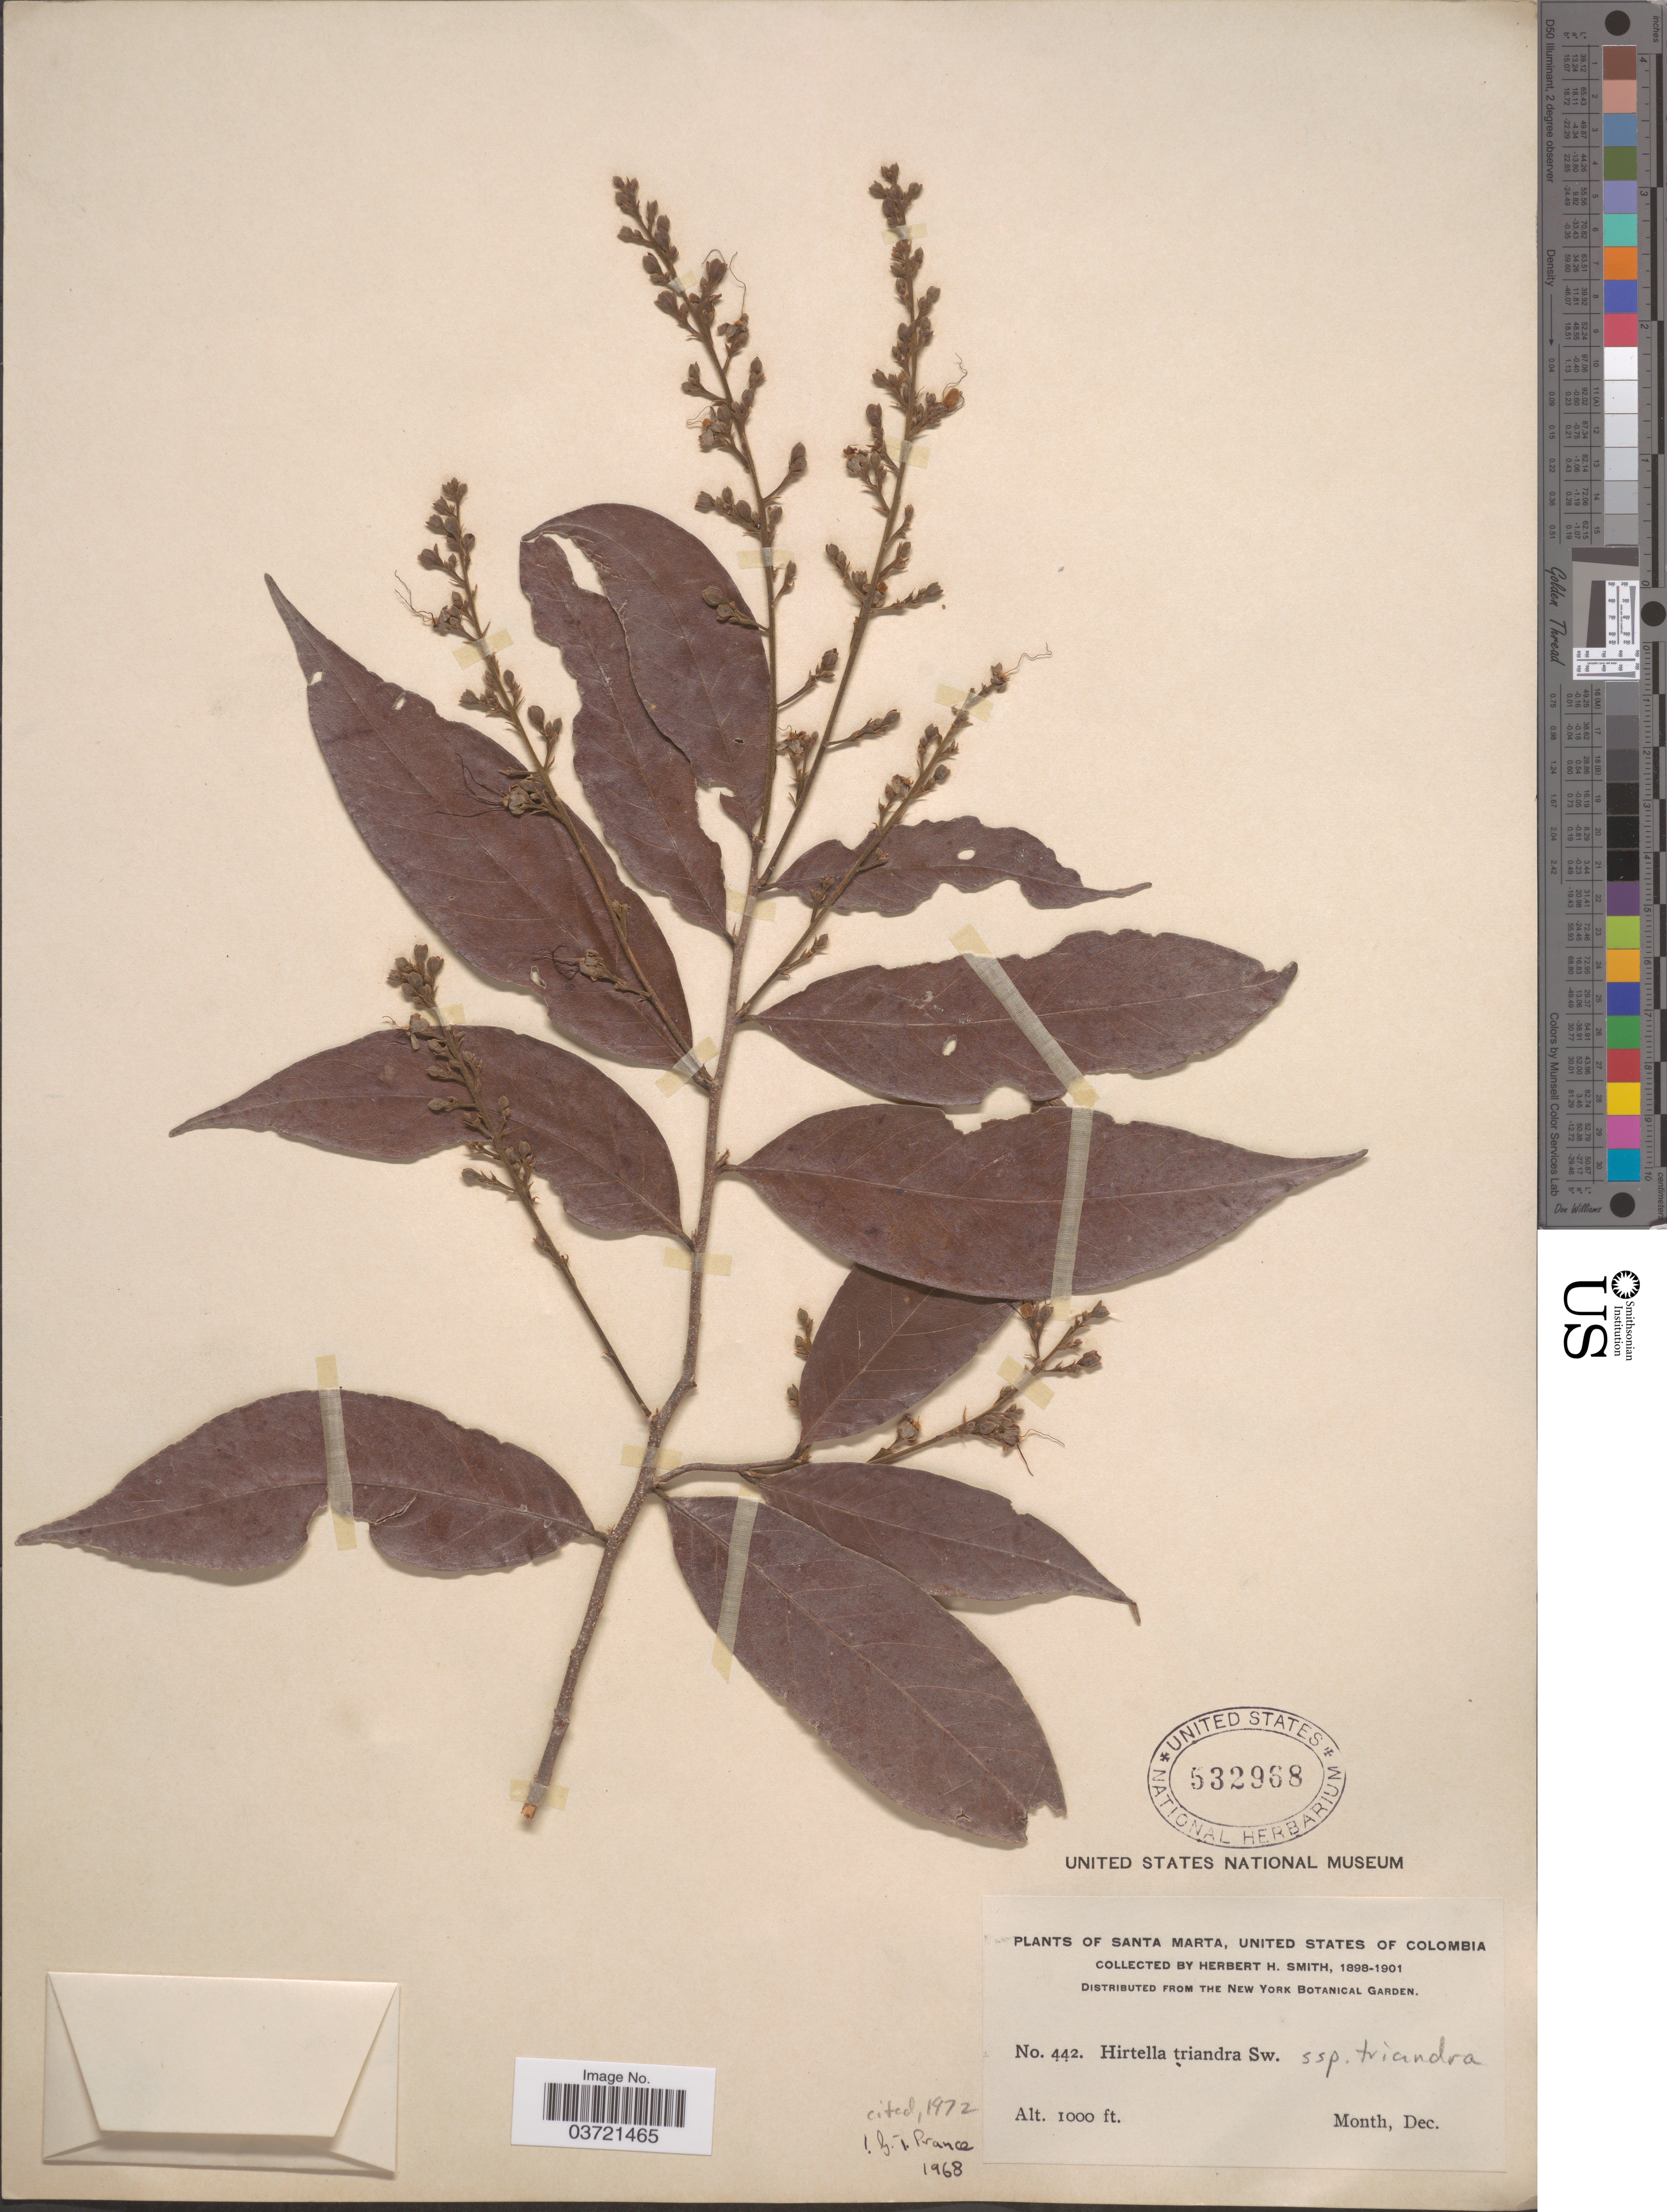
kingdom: Plantae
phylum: Tracheophyta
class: Magnoliopsida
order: Malpighiales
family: Chrysobalanaceae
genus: Hirtella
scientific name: Hirtella triandra subsp. triandra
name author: Sw.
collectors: Herbert H. Smith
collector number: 442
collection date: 1898-12/1901-12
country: Colombia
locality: Santa Marta, United States of Colombia.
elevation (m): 305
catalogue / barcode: US 532968